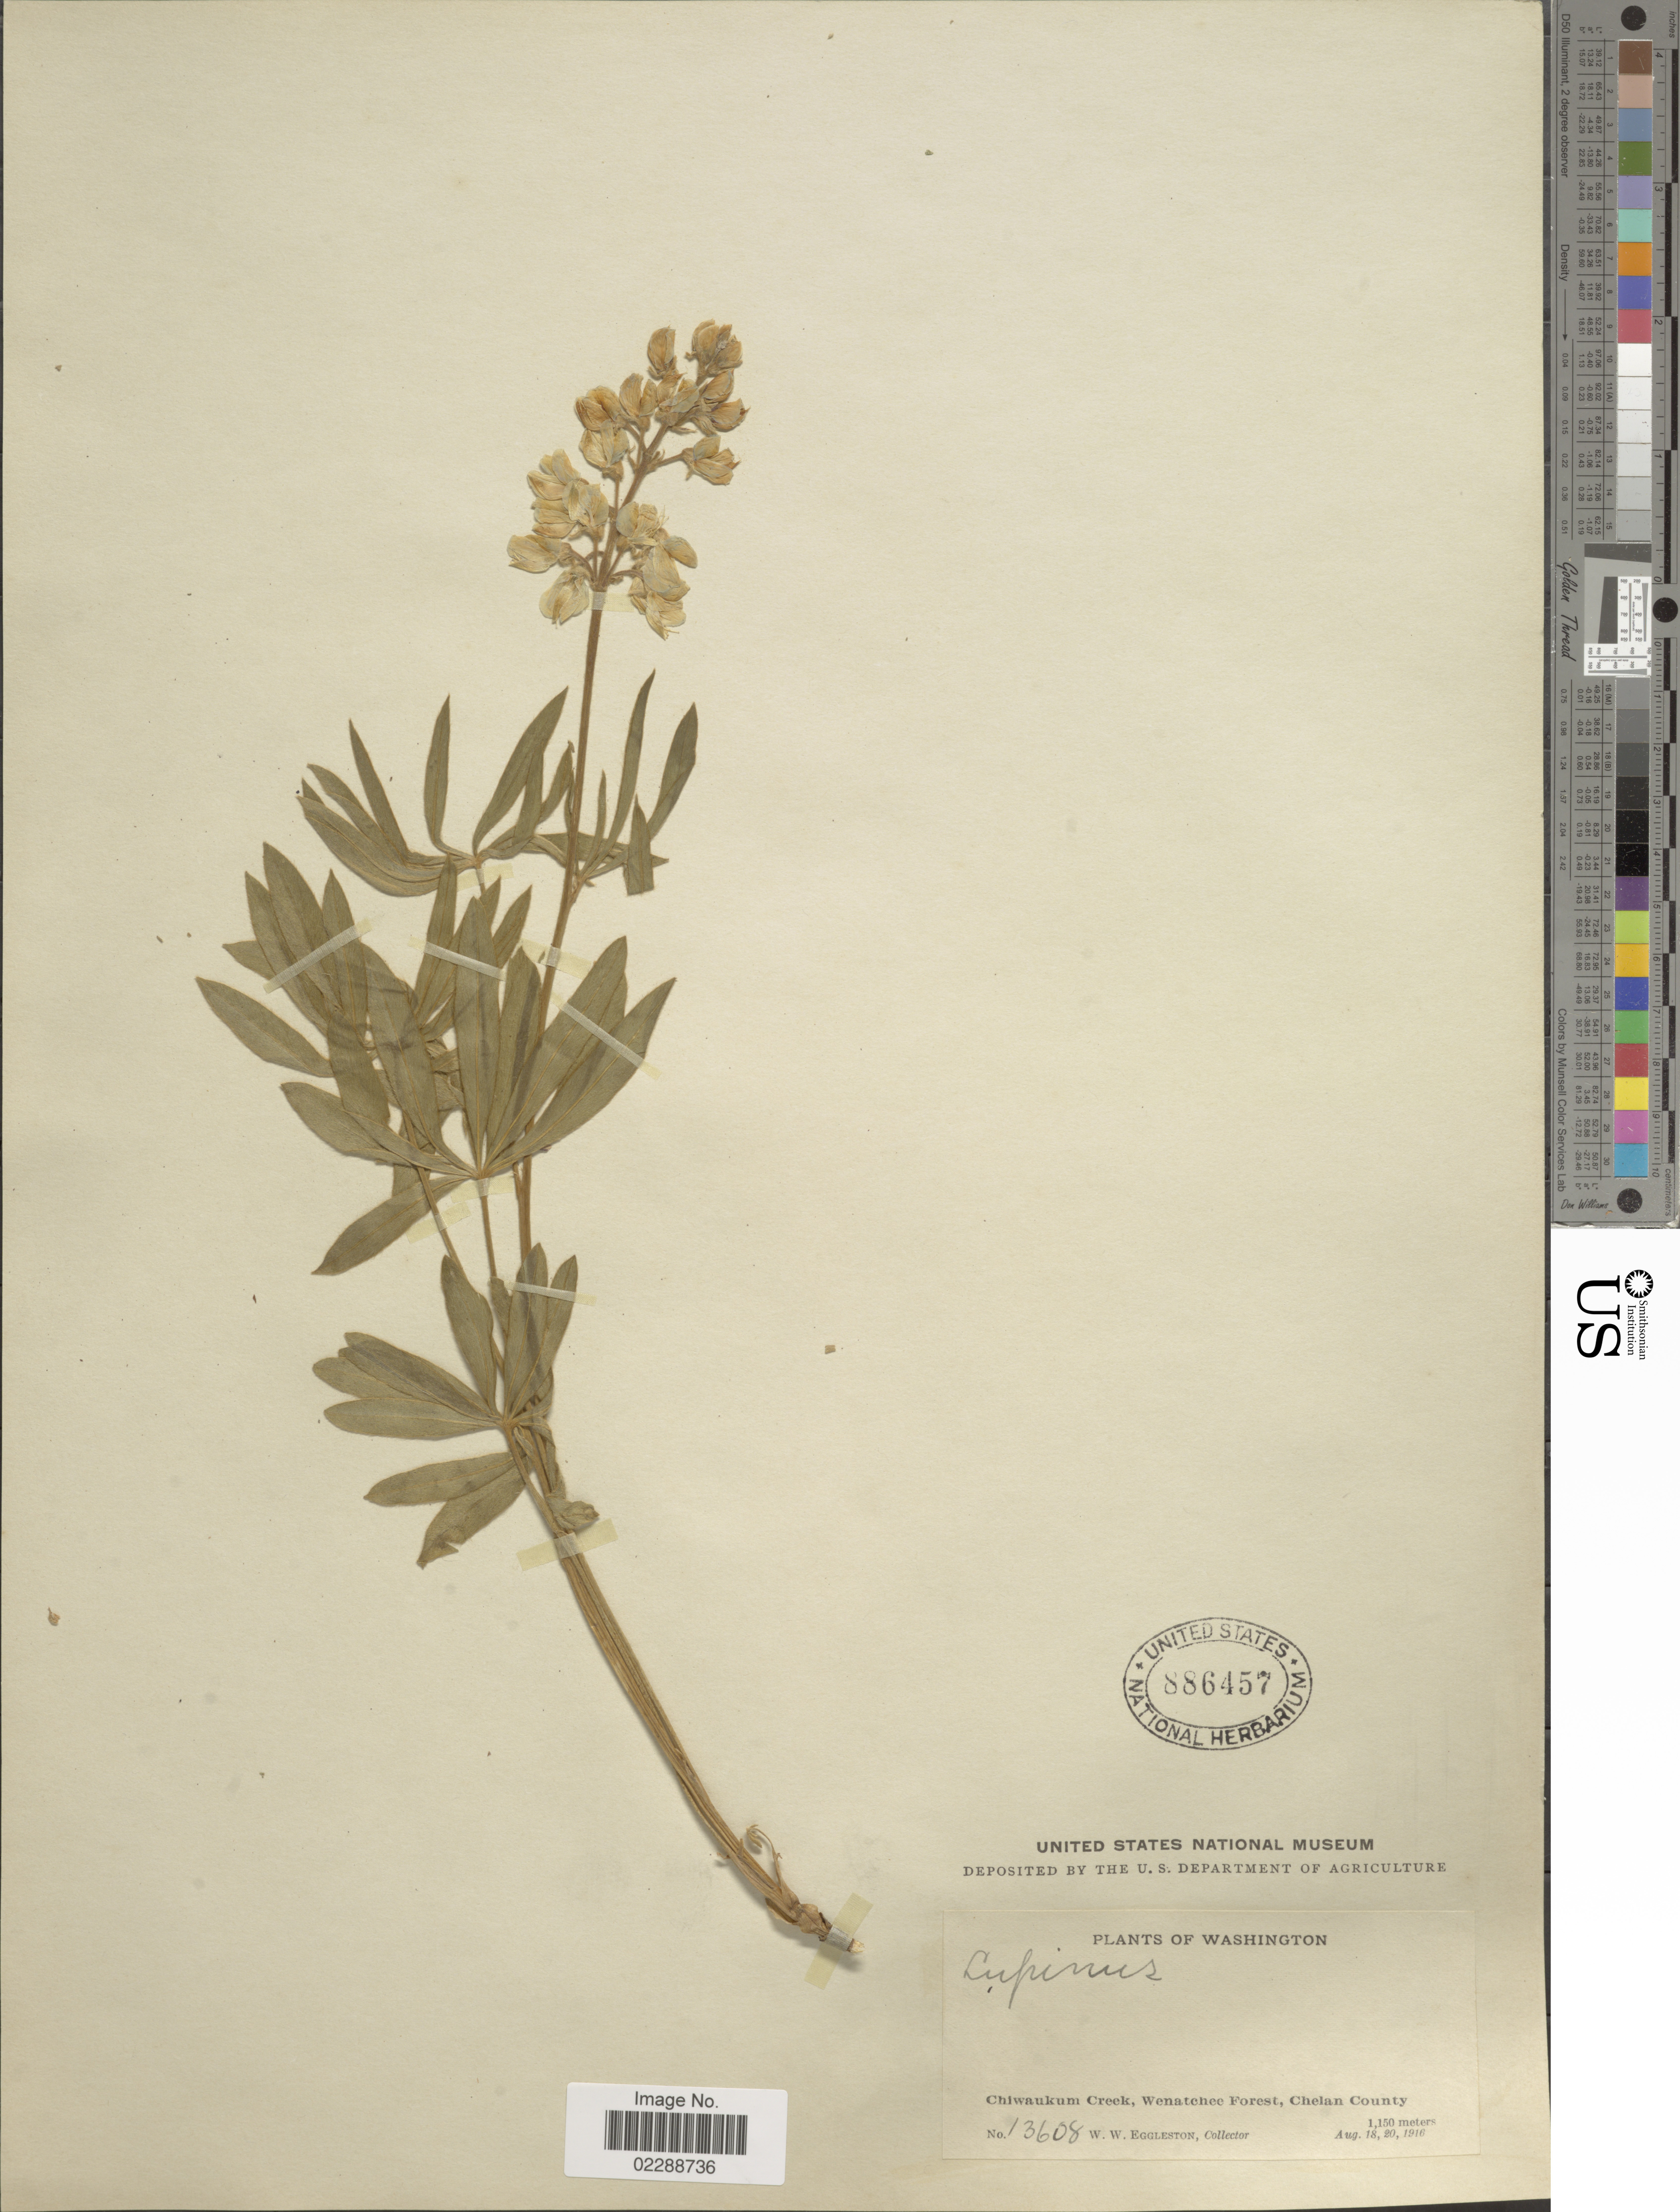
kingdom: Plantae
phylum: Tracheophyta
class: Magnoliopsida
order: Fabales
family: Fabaceae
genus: Lupinus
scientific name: Lupinus sp.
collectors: W. W. Eggleston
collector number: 13608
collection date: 1916-08-18/1916-08-20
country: United States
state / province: Washington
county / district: Chelan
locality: Chiwaukim Creek, Wenatchee Forest, Chelan County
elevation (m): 1150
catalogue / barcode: US 886457